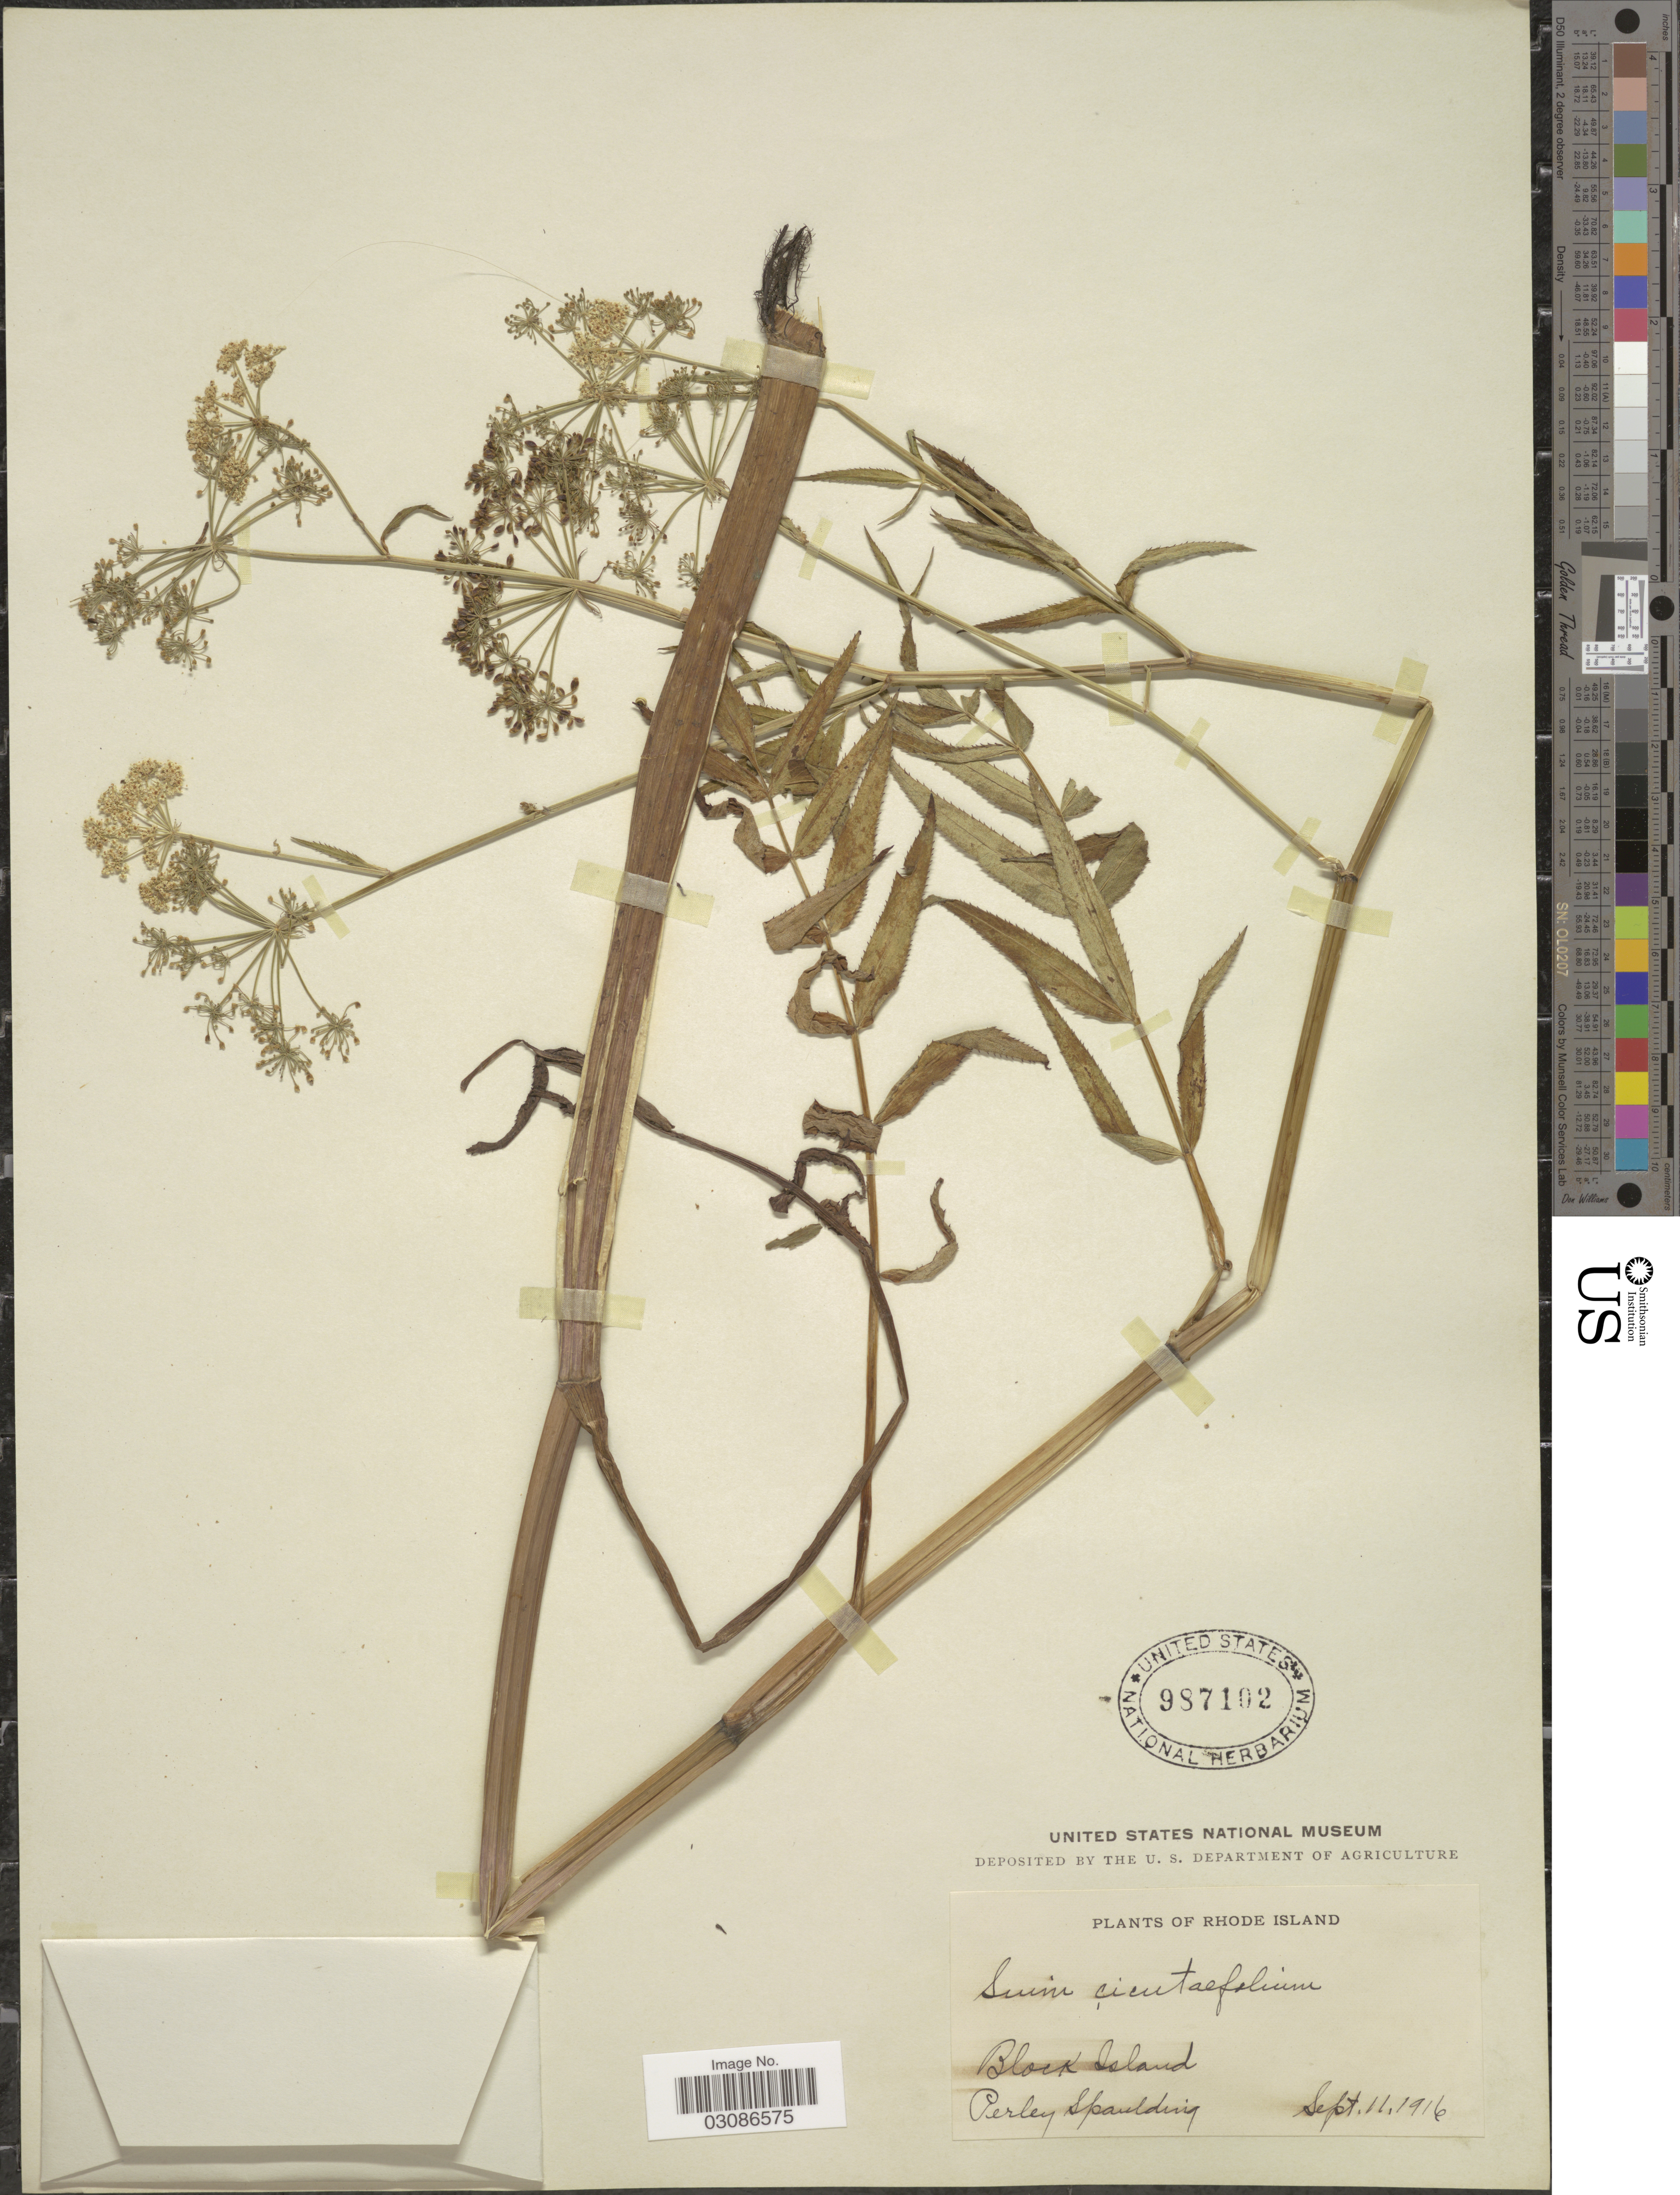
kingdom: Plantae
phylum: Tracheophyta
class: Magnoliopsida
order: Apiales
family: Apiaceae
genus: Sium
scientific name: Sium suave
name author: Walter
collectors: P. Spaulding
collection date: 1916-09-11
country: United States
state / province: Rhode Island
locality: Block Island.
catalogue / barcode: US 987102